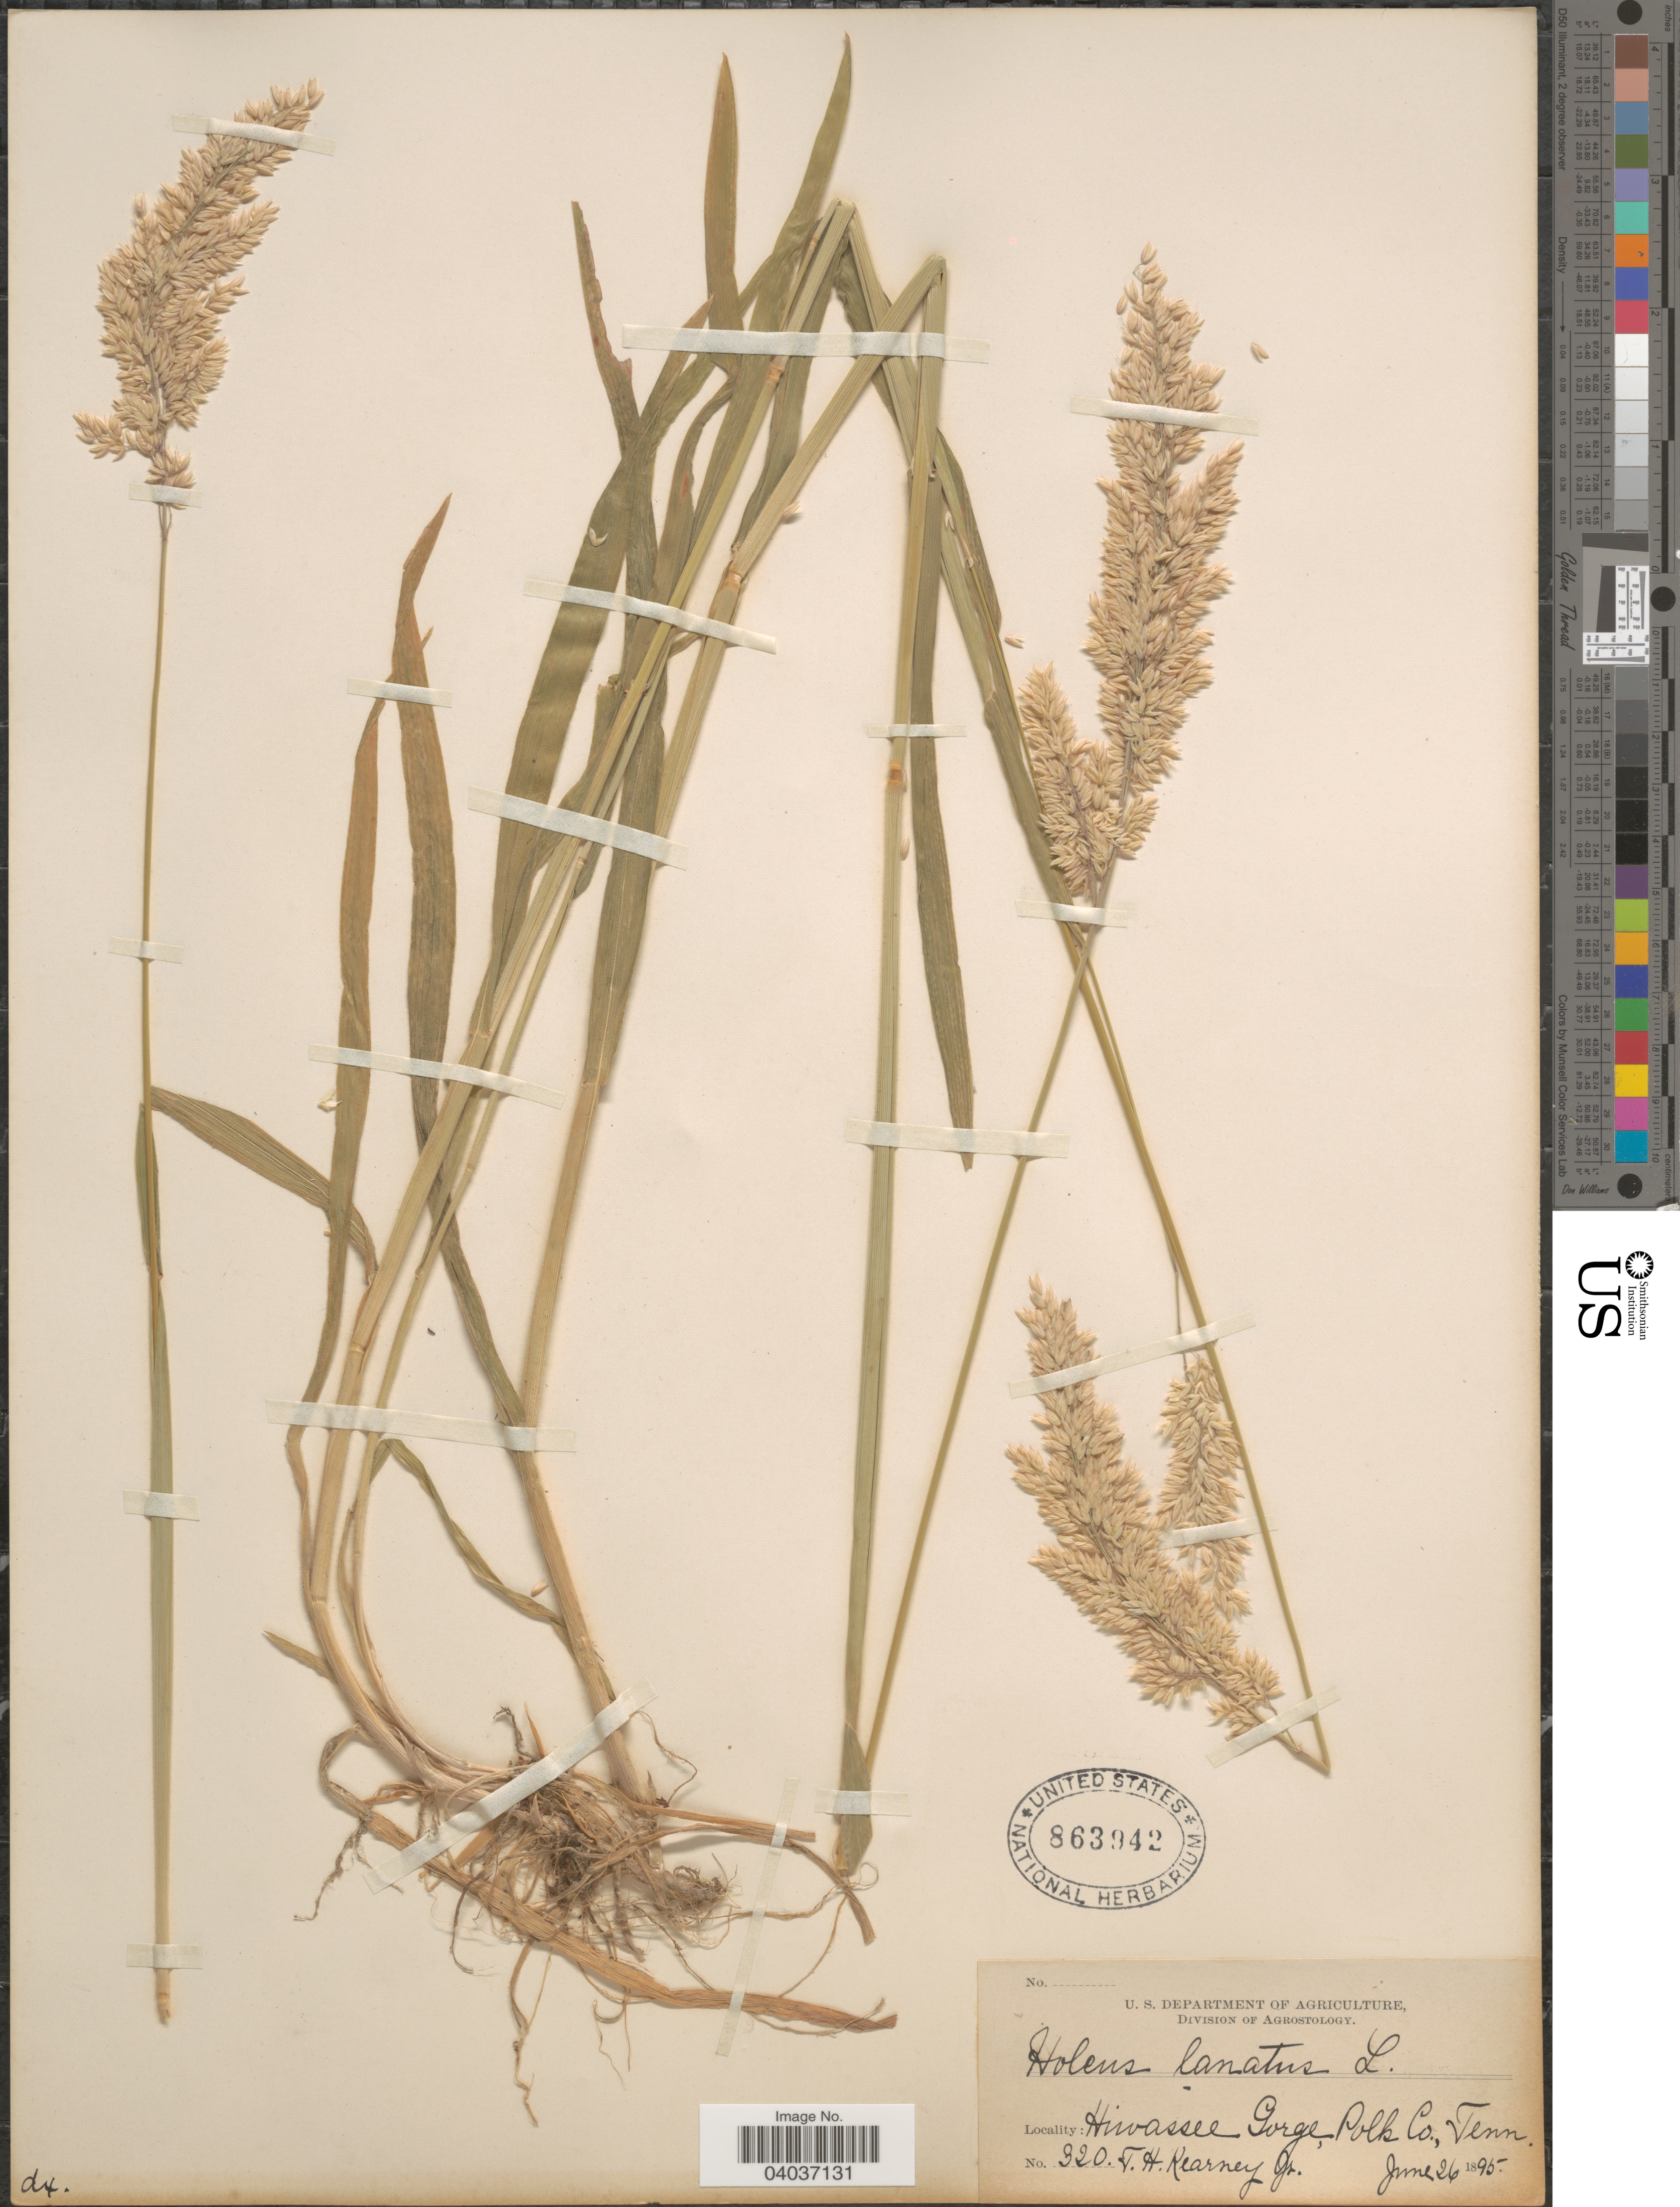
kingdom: Plantae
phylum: Tracheophyta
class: Liliopsida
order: Poales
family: Poaceae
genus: Holcus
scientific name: Holcus lanatus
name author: L.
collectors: T. H. Kearney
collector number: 320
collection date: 1895-06-26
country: United States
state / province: Tennessee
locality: Hiwassee Gorge, Polk Co.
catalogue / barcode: US 863942